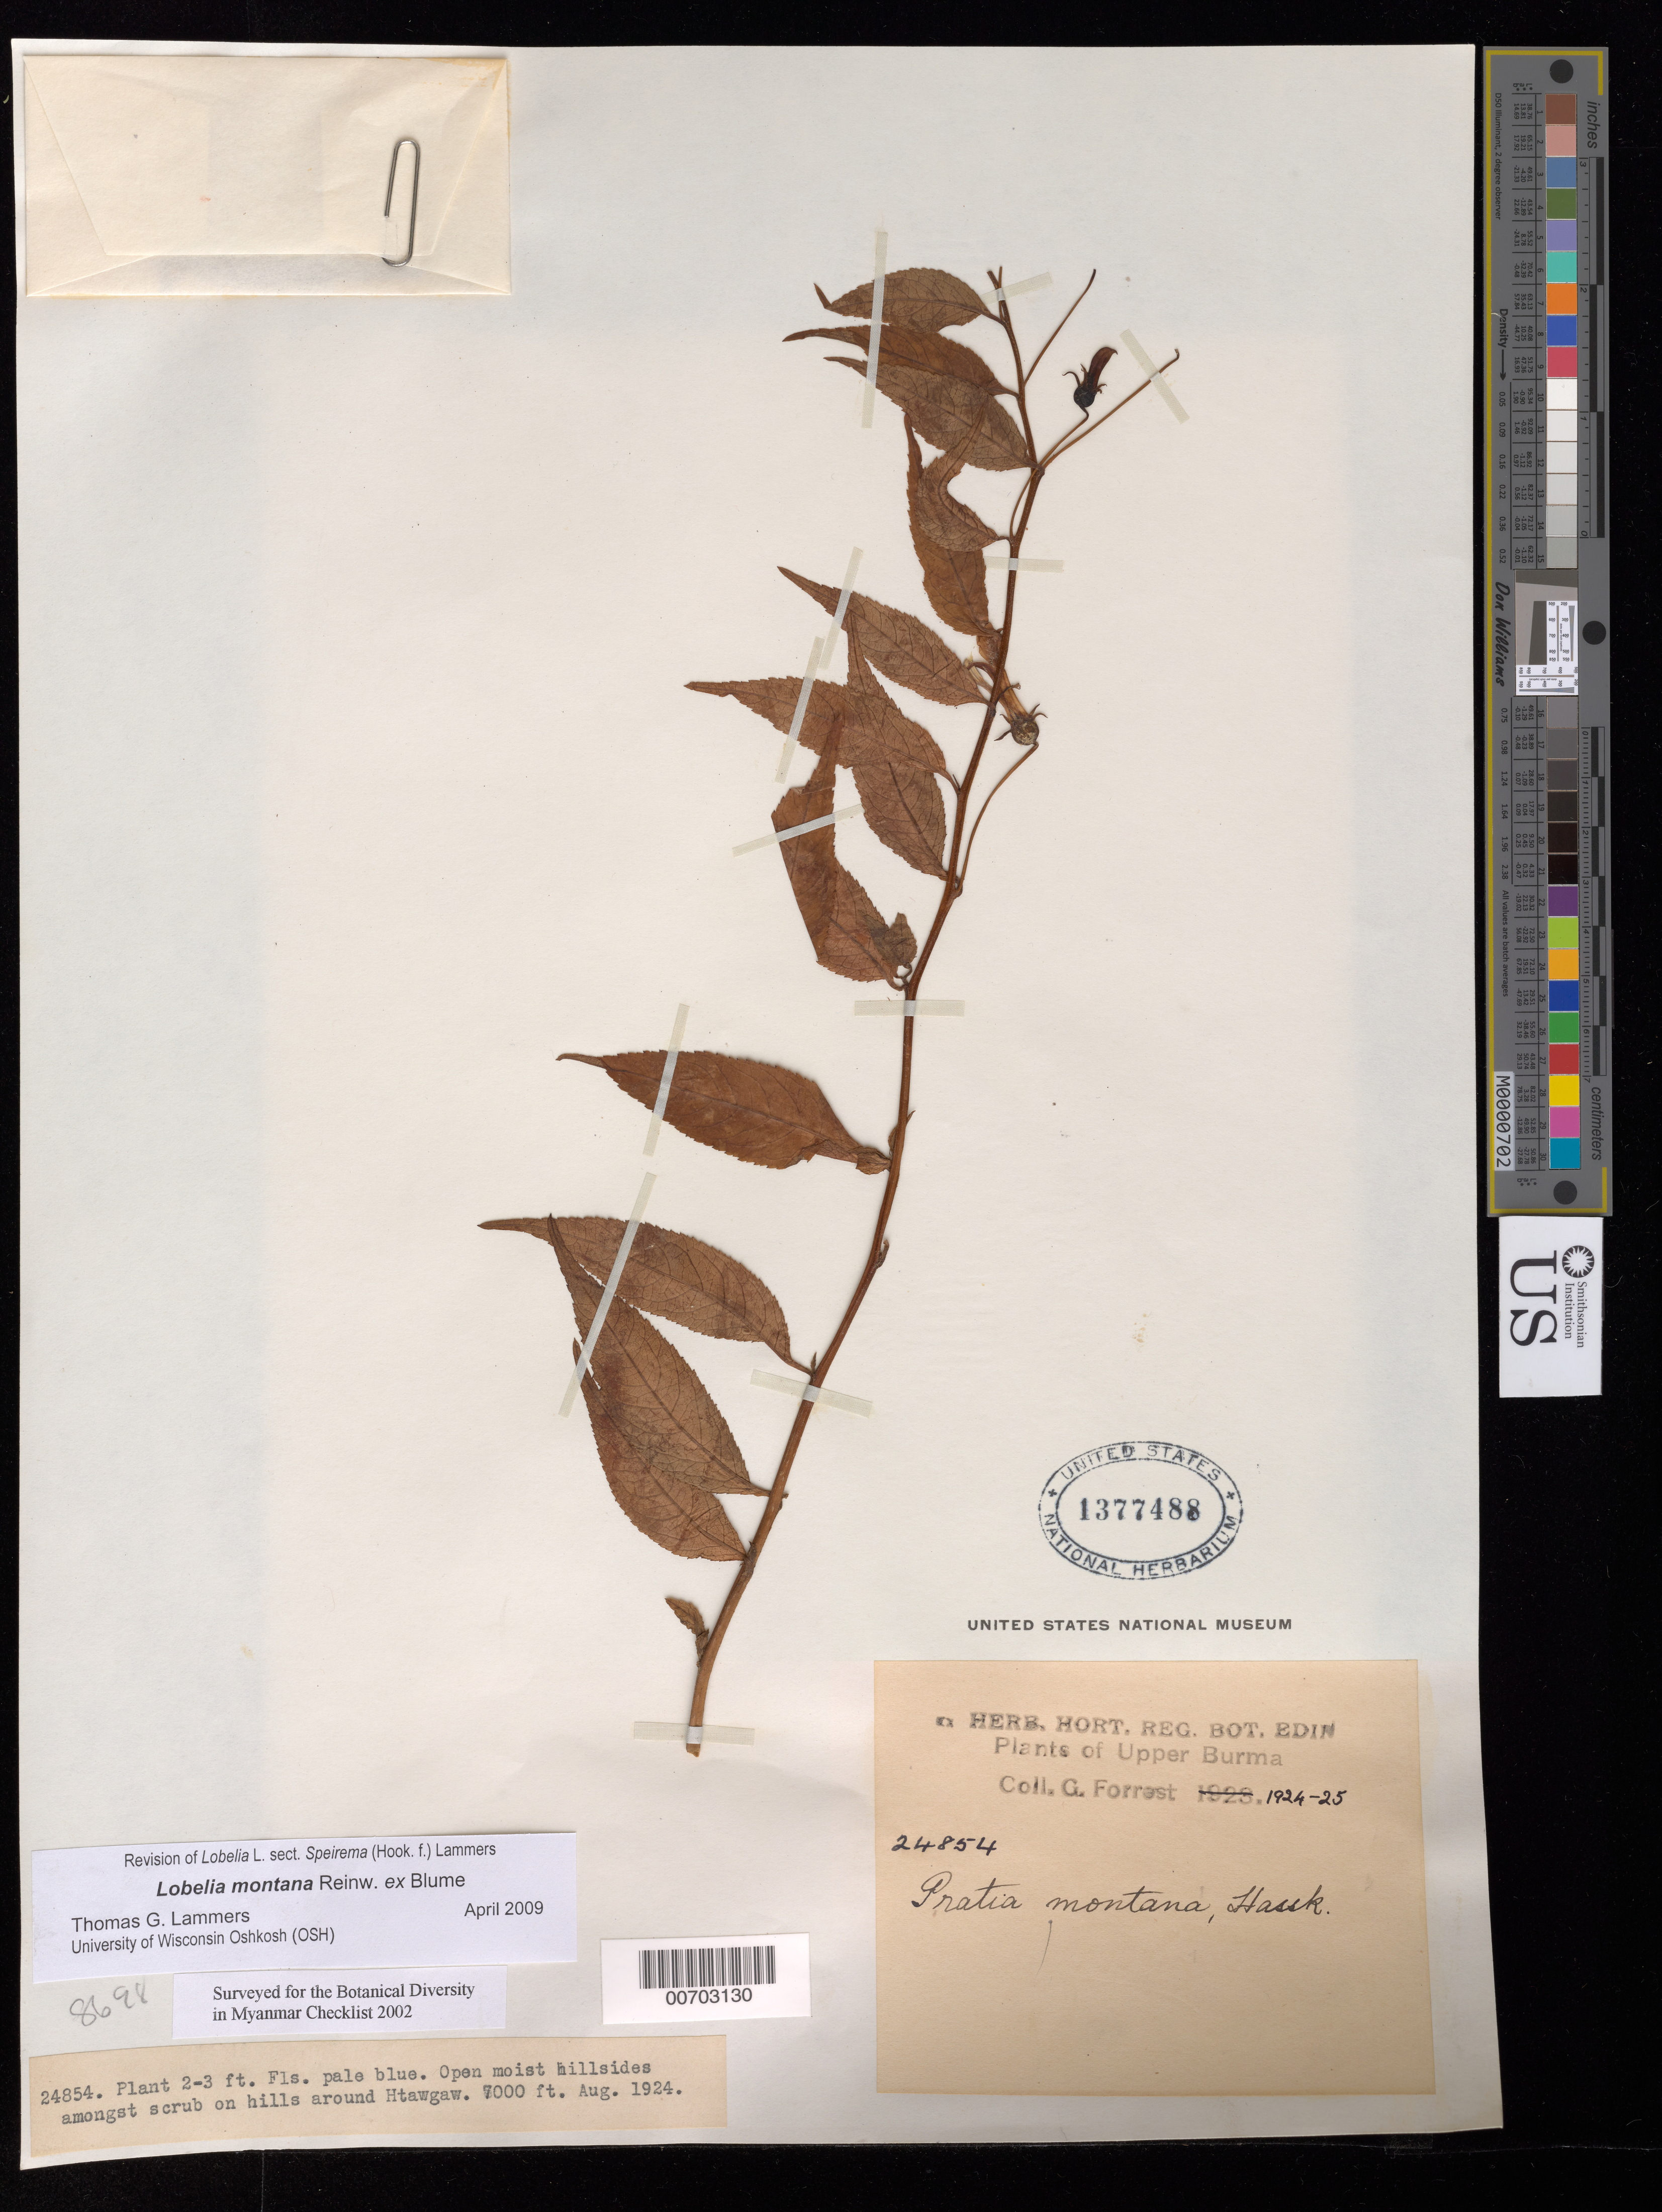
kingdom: Plantae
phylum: Tracheophyta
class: Magnoliopsida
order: Asterales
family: Campanulaceae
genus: Lobelia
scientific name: Lobelia montana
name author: Reinw. ex Blume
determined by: Lammers, T. G.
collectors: G. Forrest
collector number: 24854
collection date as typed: Aug 1924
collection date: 1924-08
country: Myanmar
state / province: Kachin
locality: Htawgaw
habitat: Open moist hillsides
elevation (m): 2134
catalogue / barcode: US 1377488